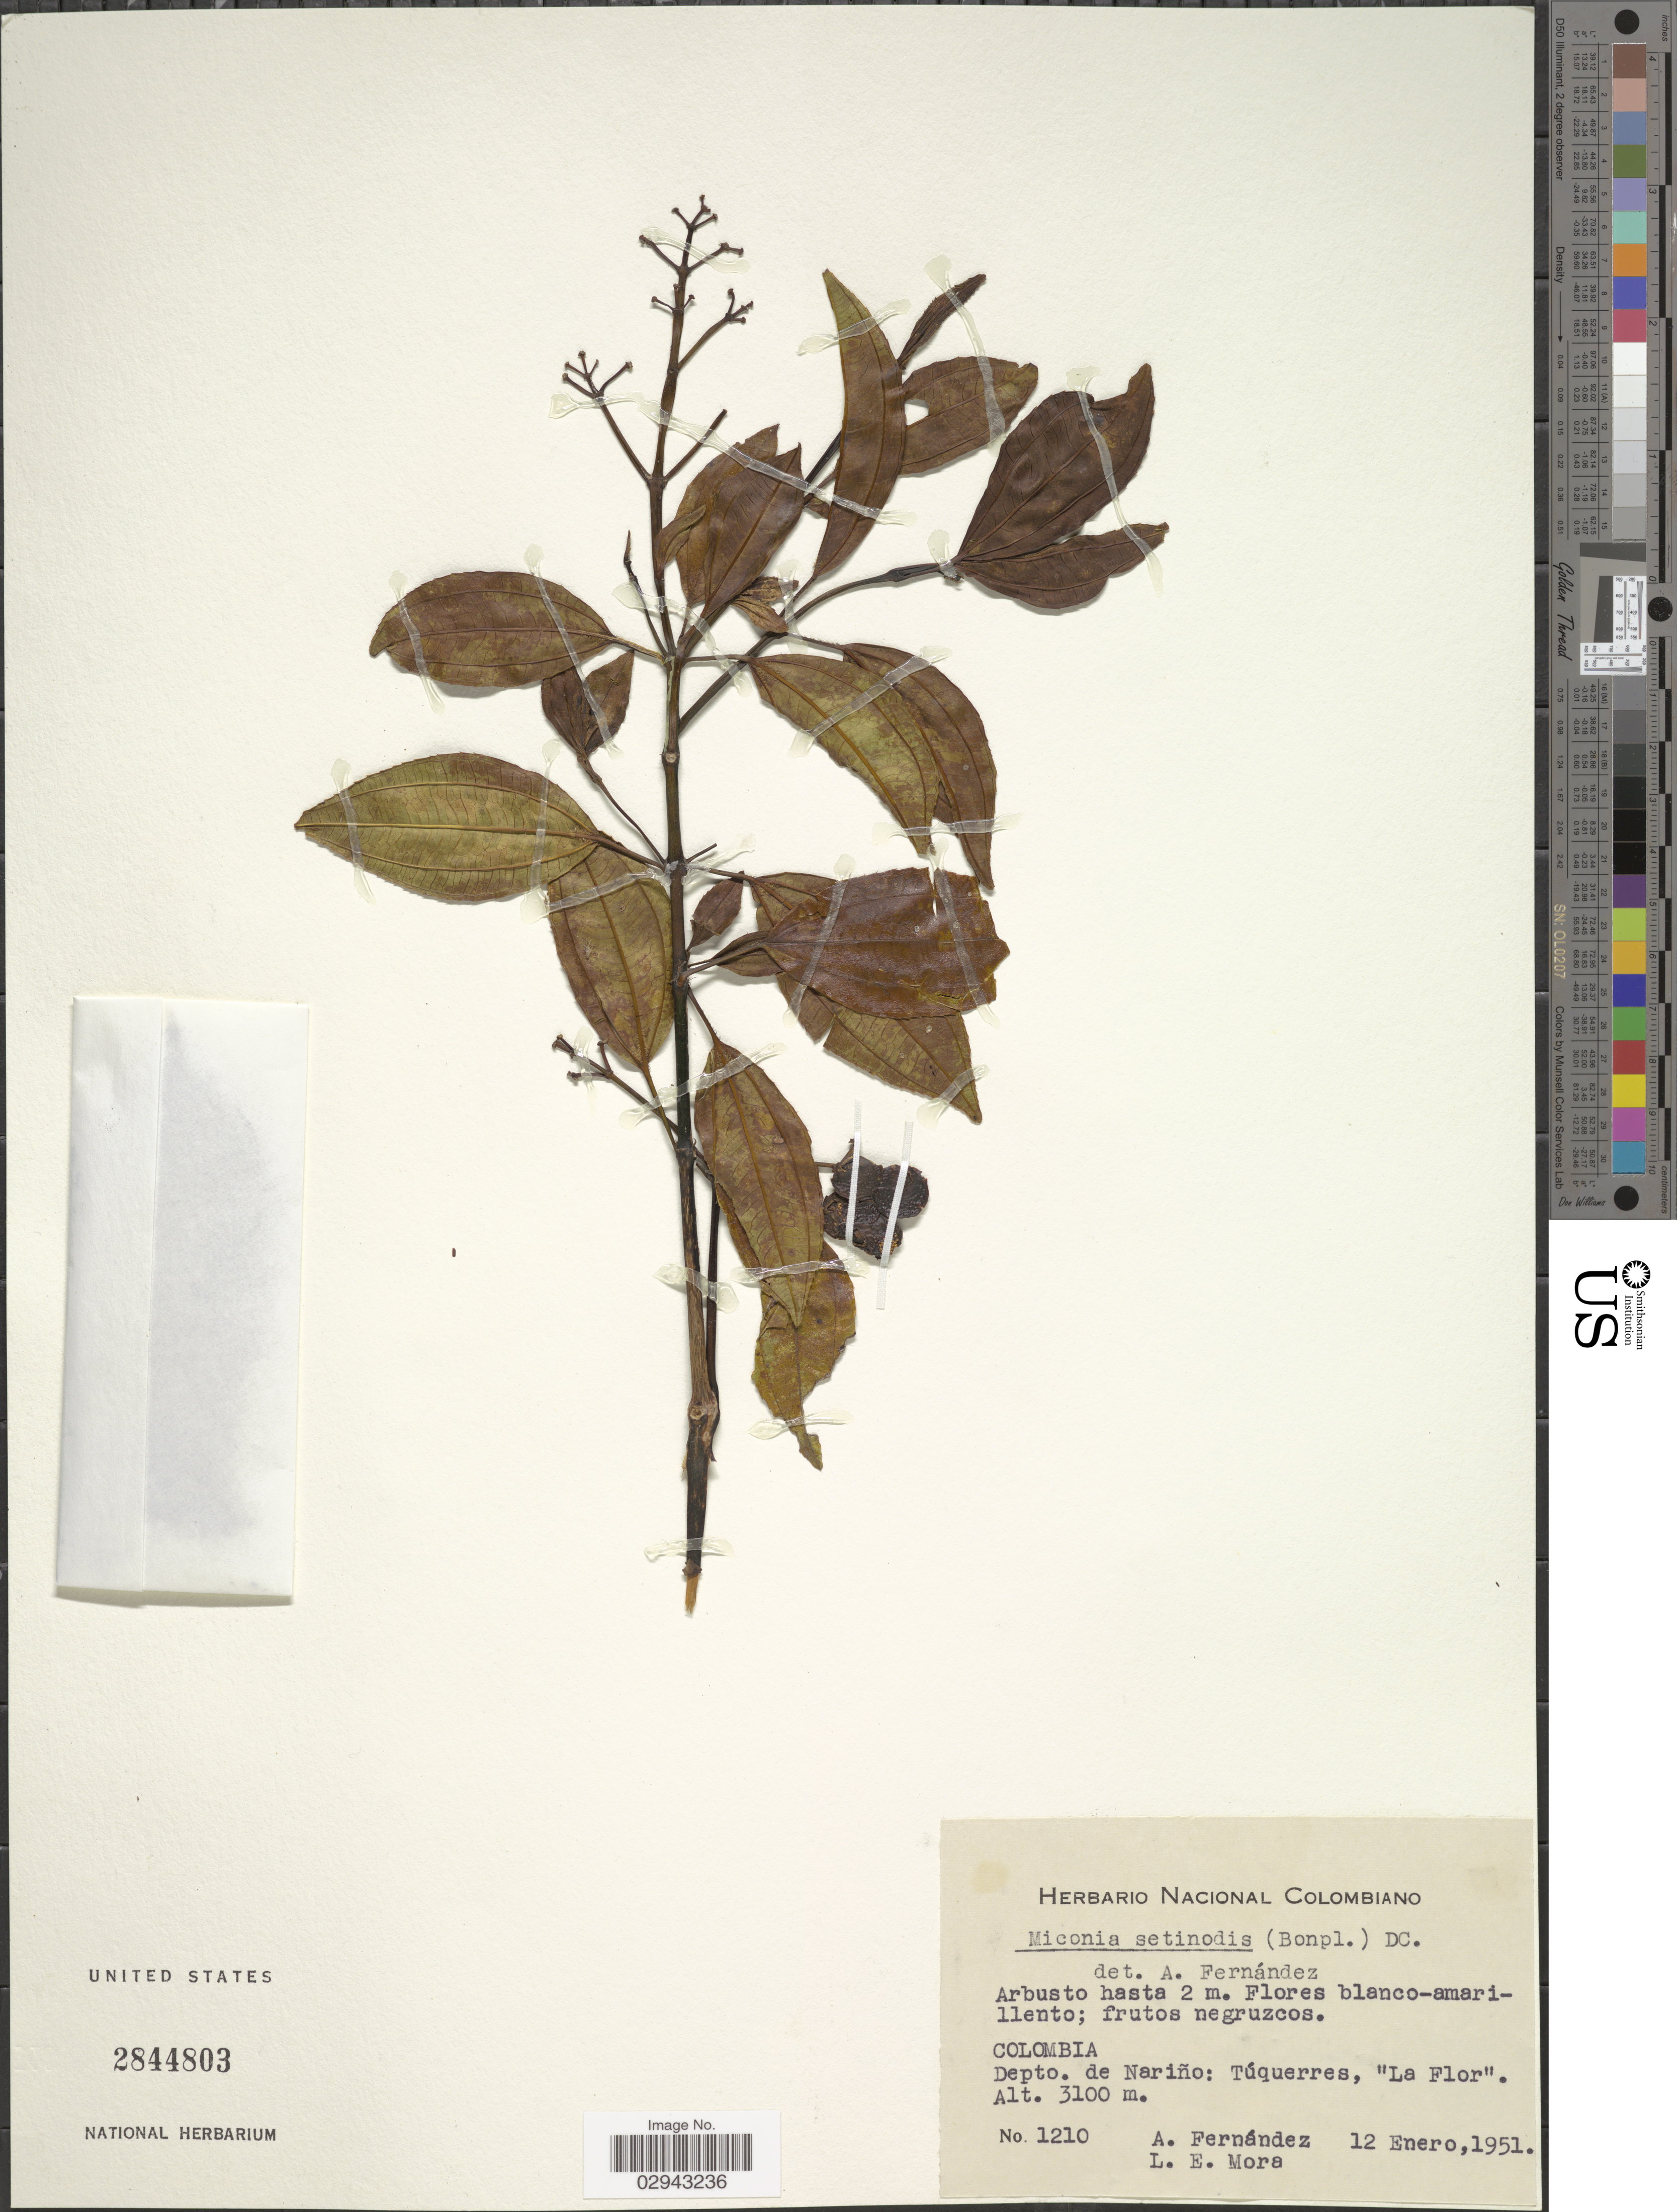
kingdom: Plantae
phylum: Tracheophyta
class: Magnoliopsida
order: Myrtales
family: Melastomataceae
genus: Miconia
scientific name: Miconia setinodis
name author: (Bonpl.) DC.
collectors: A. Fernández & L. Mora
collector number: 1210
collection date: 1951-01-12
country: Colombia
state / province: Nariño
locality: Depto. de Nariño: Túquerres, "La Flor".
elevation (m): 3100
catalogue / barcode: US 2844803